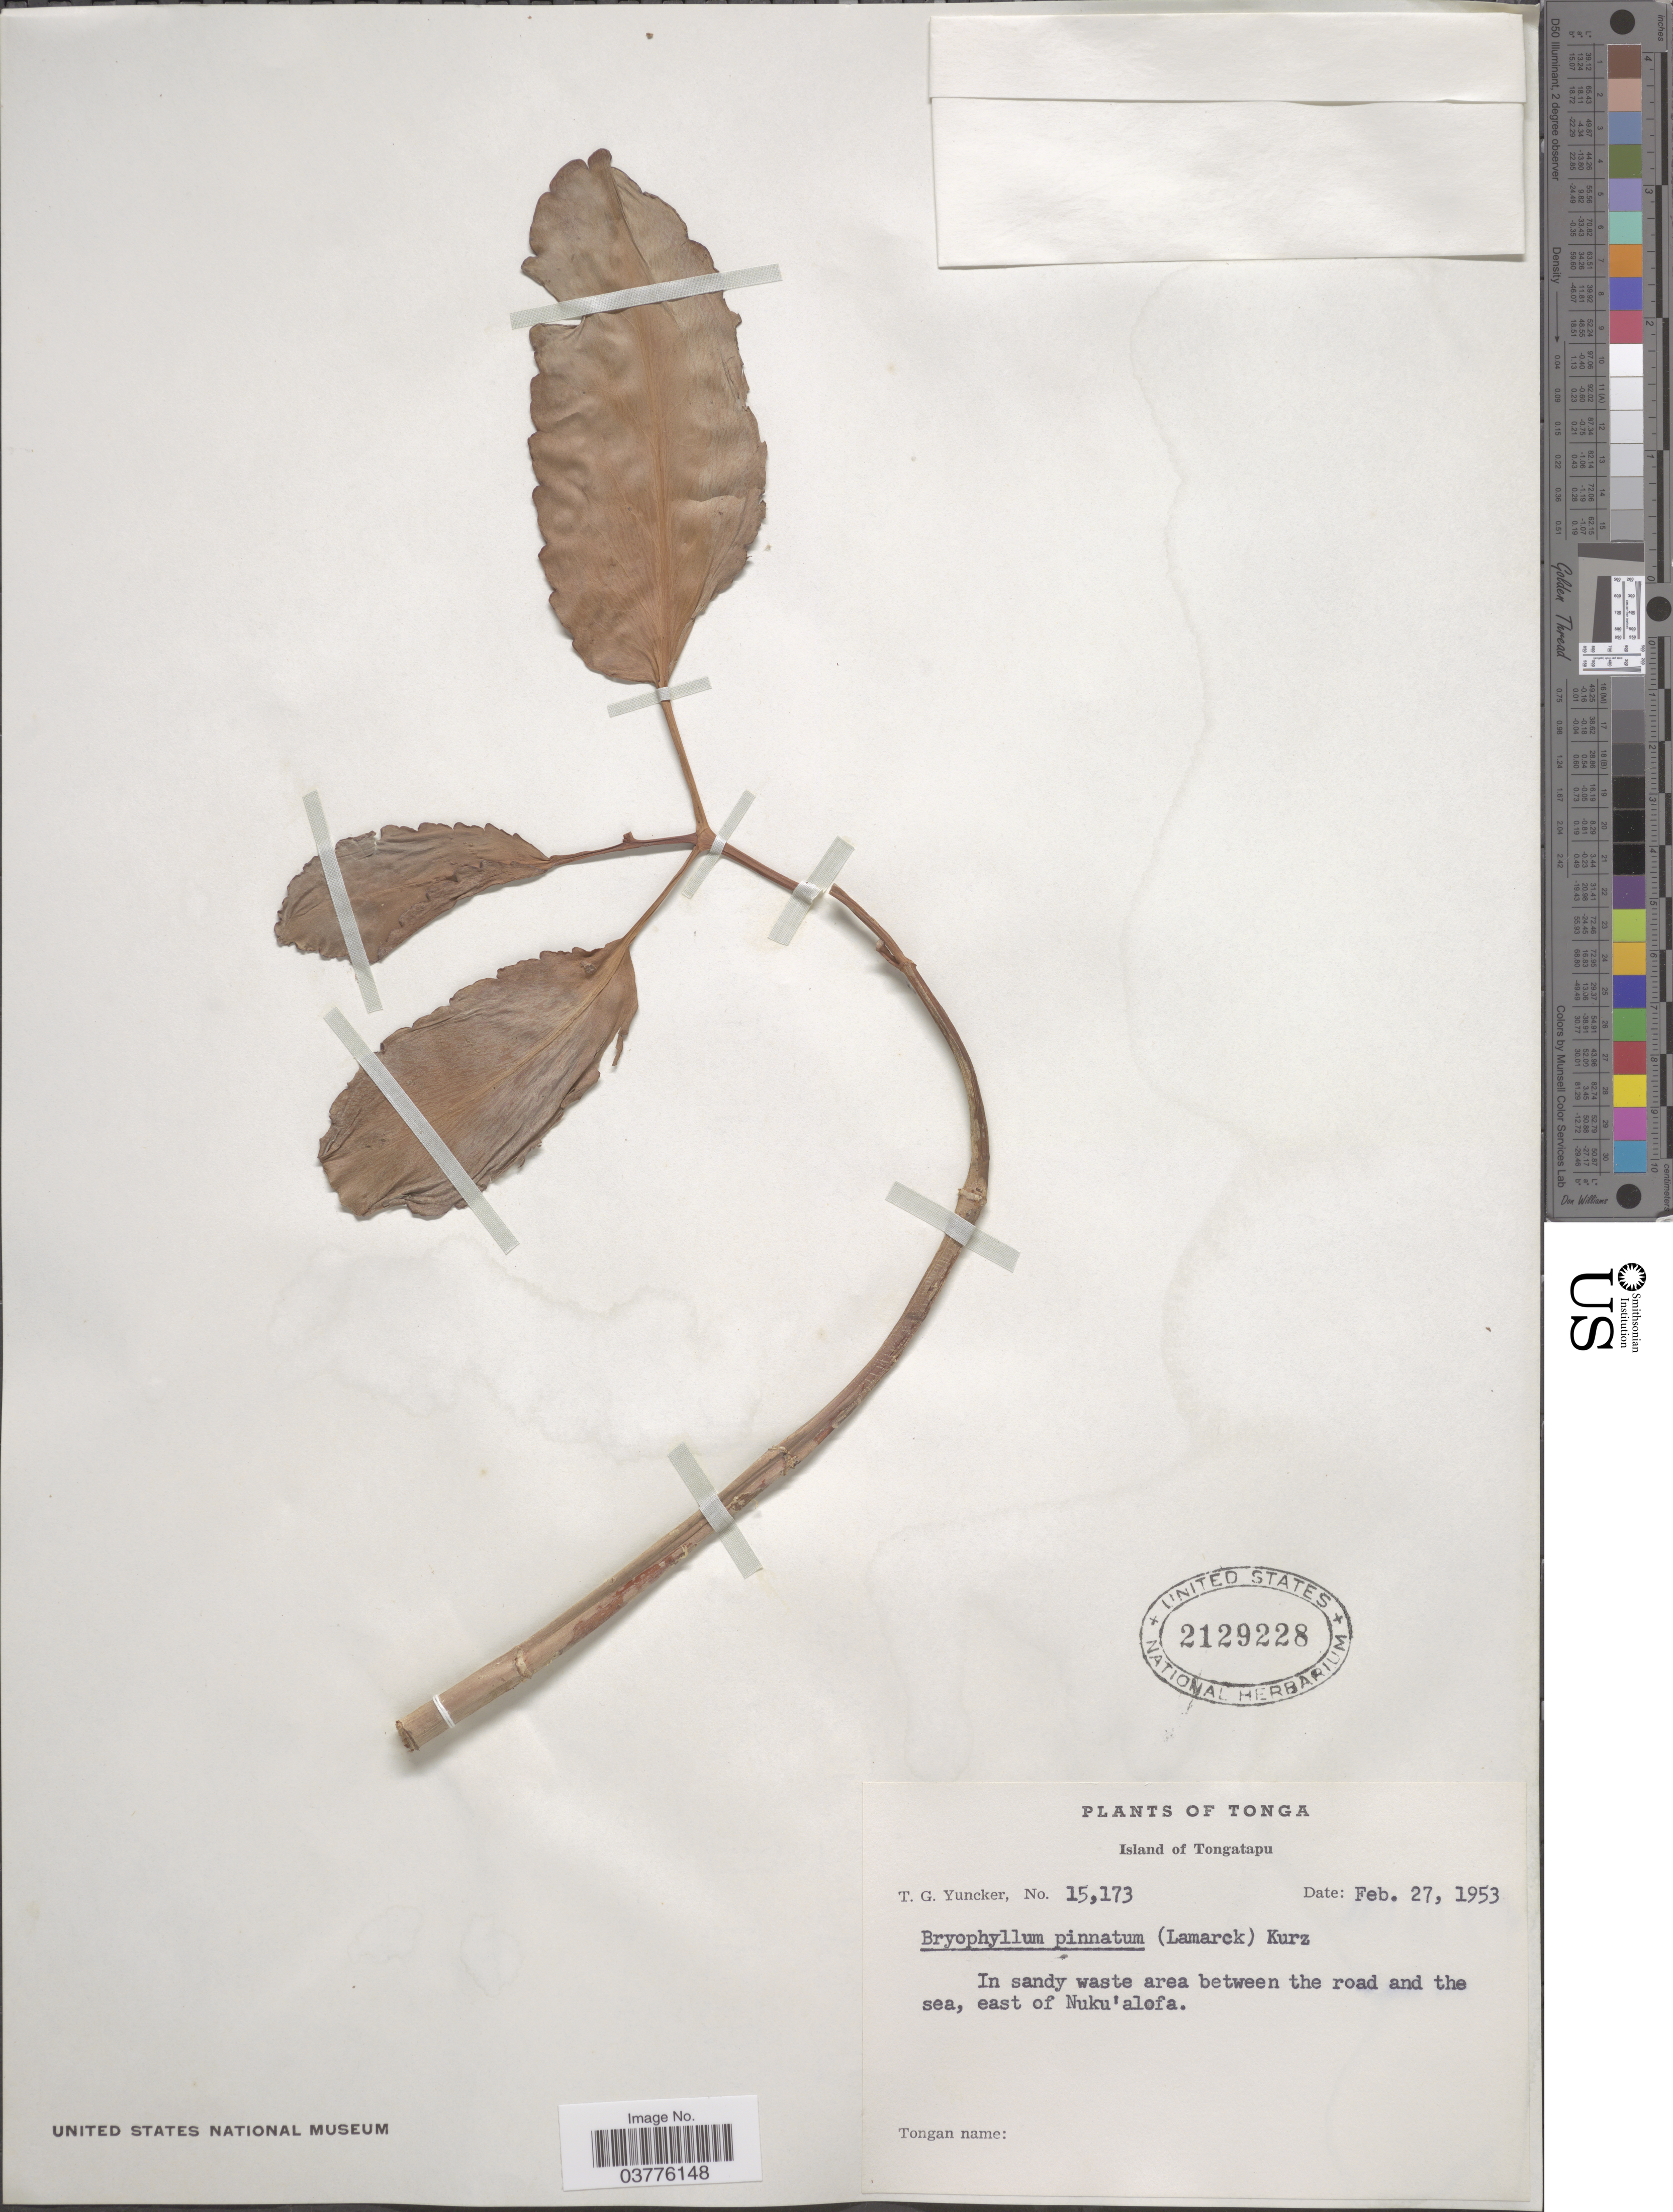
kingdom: Plantae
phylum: Tracheophyta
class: Magnoliopsida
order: Saxifragales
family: Crassulaceae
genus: Kalanchoe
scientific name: Kalanchoe pinnata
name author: (Lam.) Pers.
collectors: T. G. Yuncker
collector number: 15173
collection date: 1953-02-27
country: Tonga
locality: Island of Tongatapu. East of Nuku'alofa.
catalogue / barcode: US 2129228